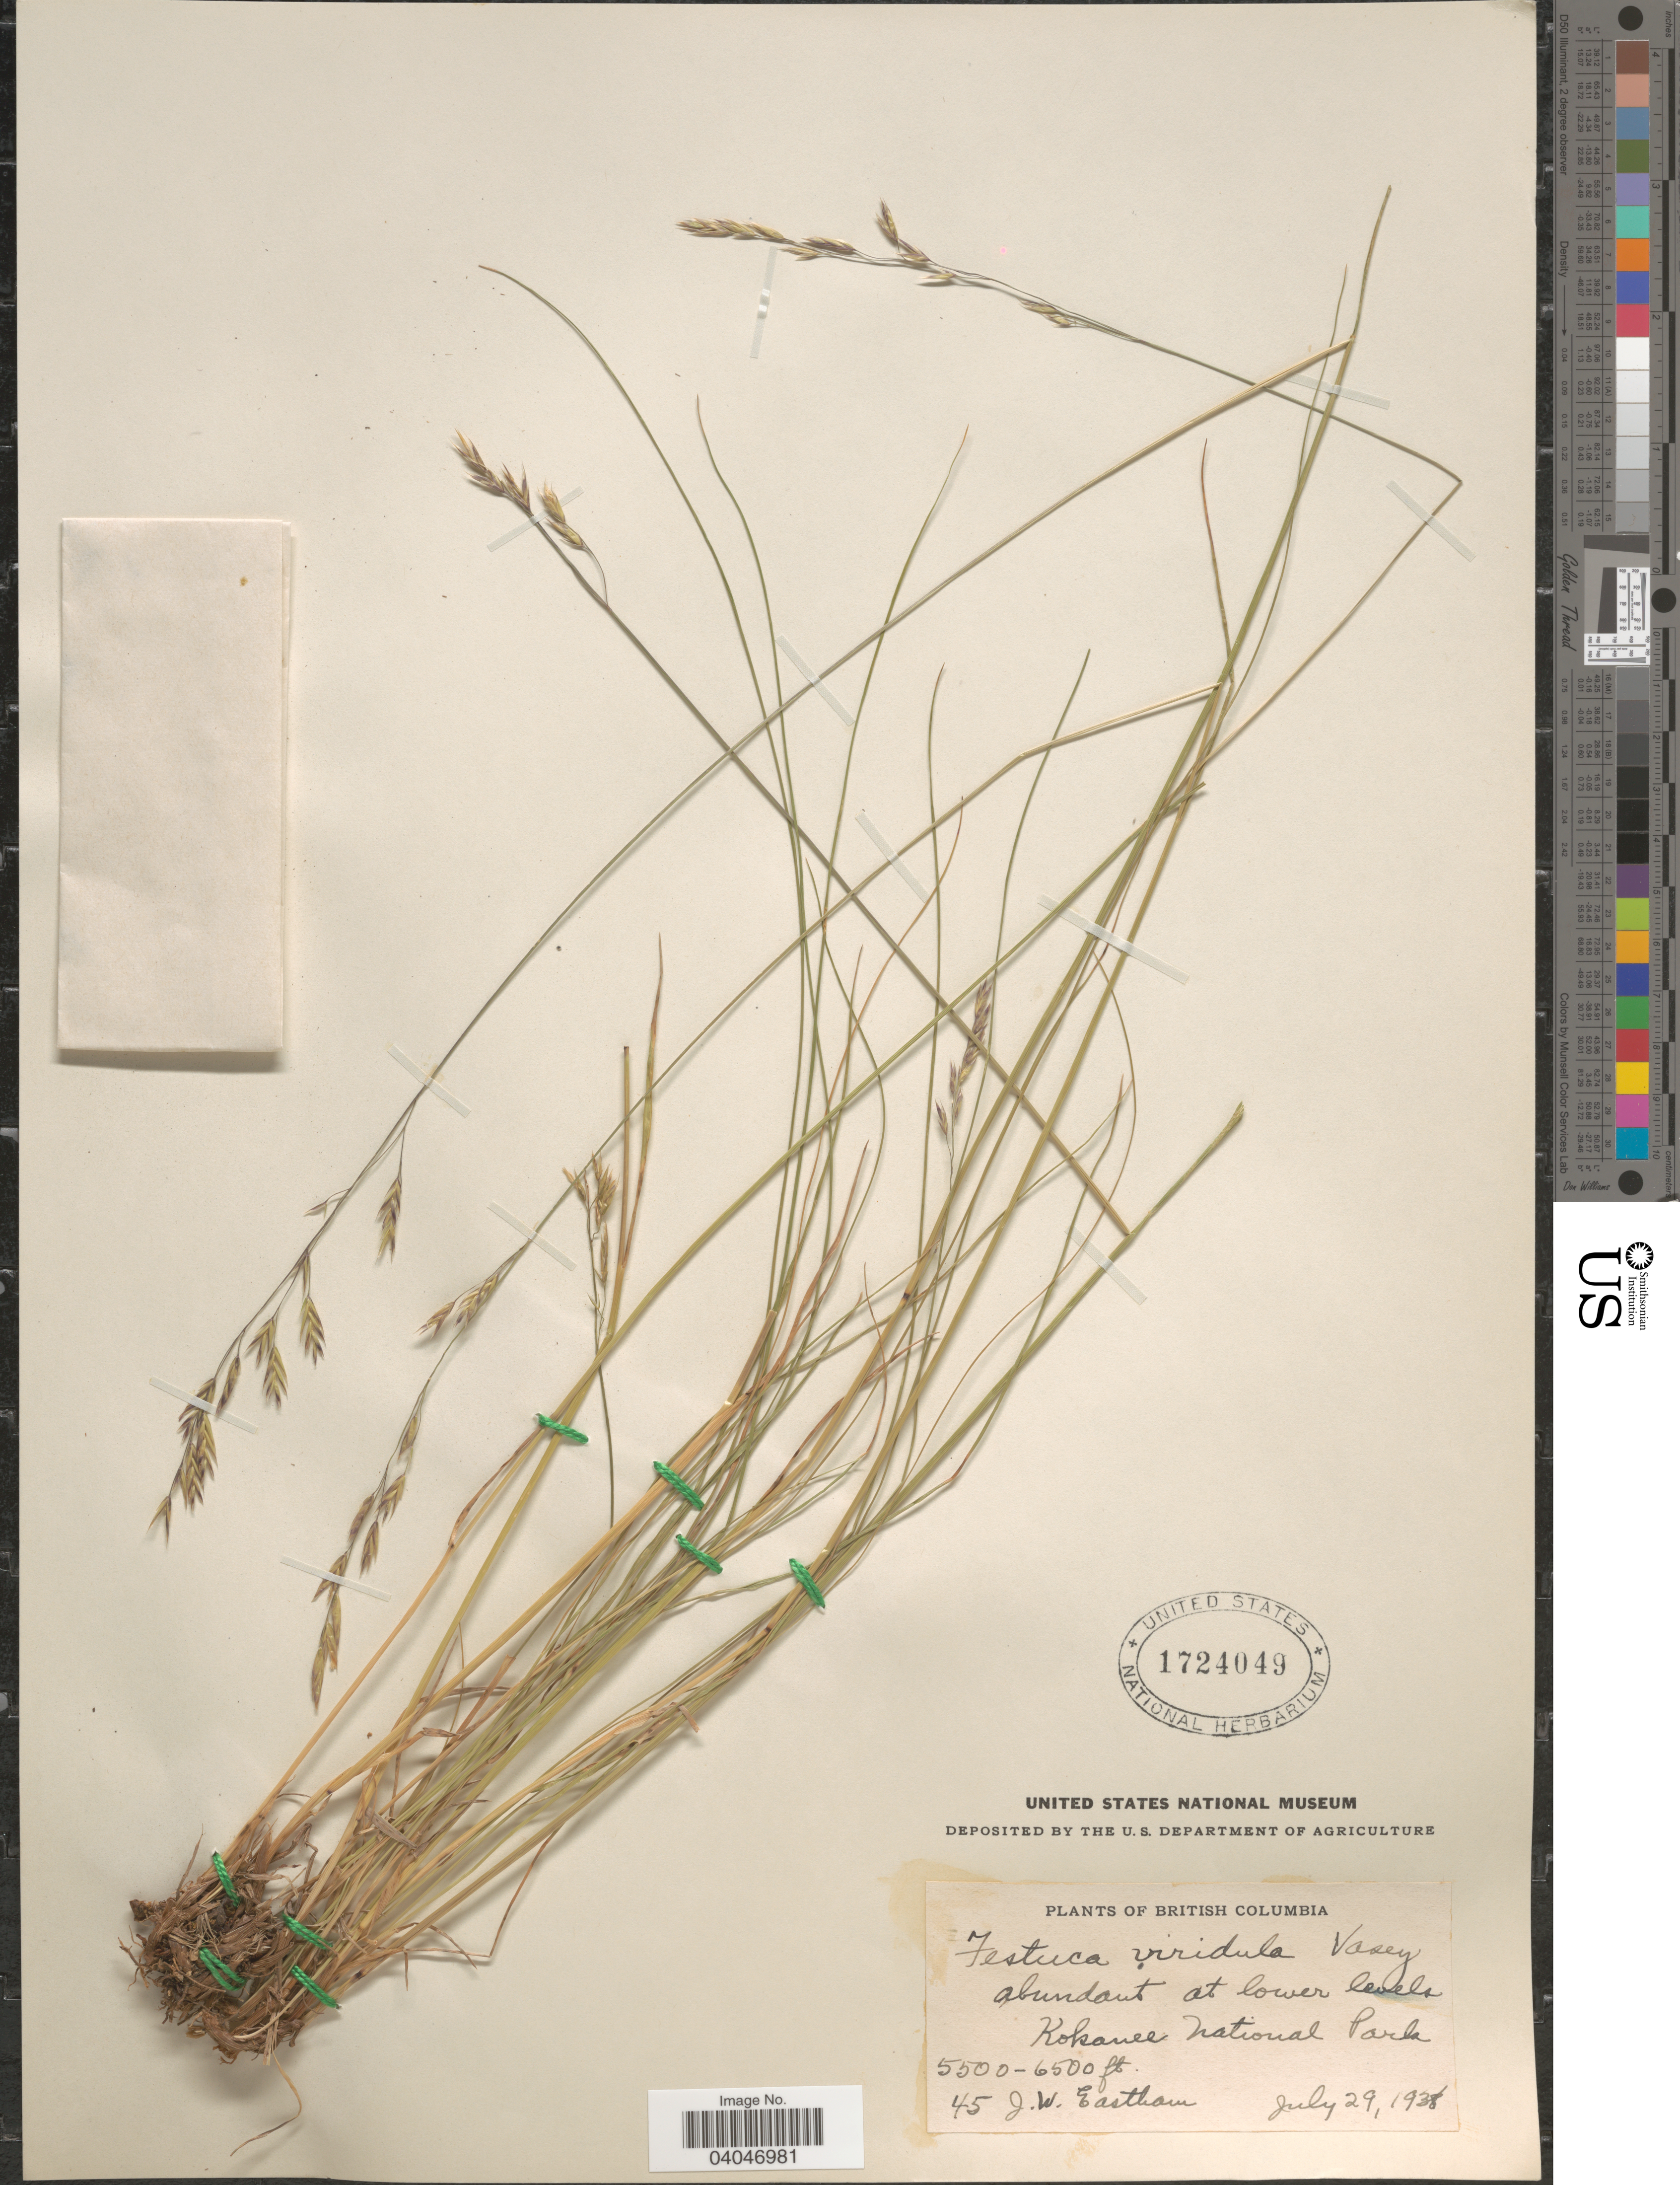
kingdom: Plantae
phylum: Tracheophyta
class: Liliopsida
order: Poales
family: Poaceae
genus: Festuca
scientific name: Festuca viridula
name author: Vasey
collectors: J. Eastham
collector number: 45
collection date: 1938-07-29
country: Canada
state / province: British Columbia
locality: Kokanee National Park.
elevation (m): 1676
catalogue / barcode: US 1724049